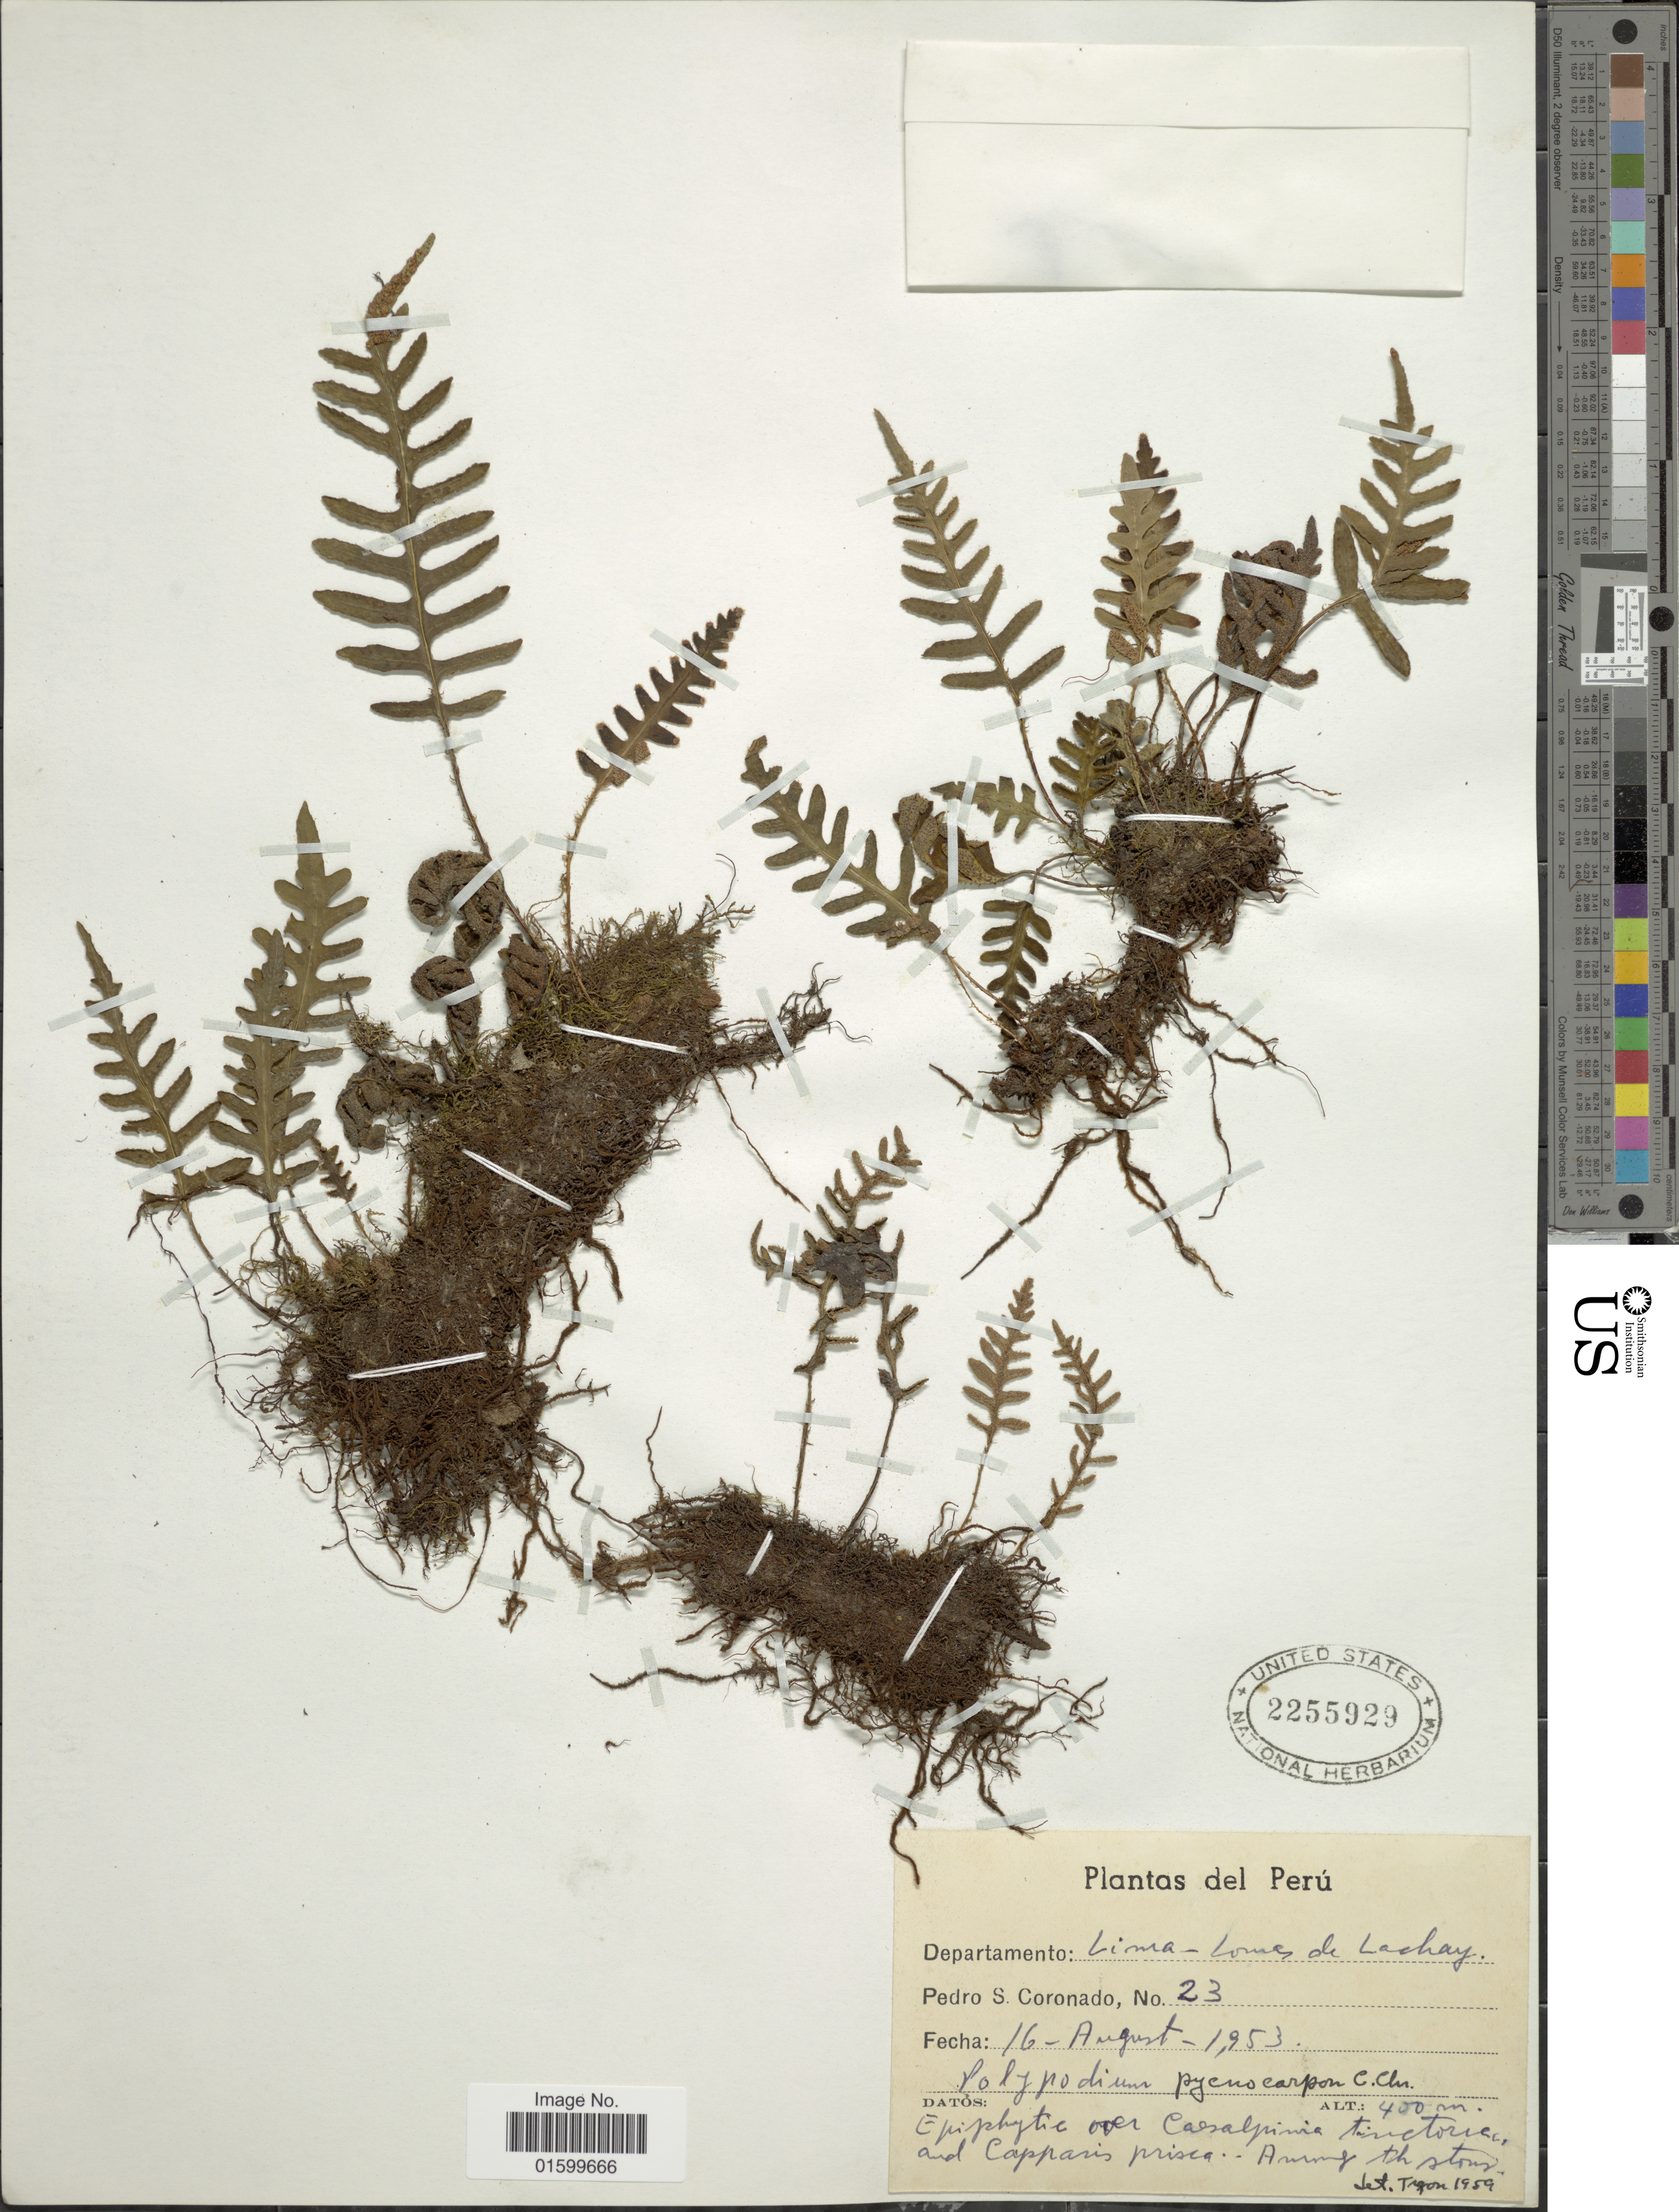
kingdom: Plantae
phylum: Tracheophyta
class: Polypodiopsida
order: Polypodiales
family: Polypodiaceae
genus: Pleopeltis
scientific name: Pleopeltis masafuerae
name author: (Phil.) de la Sota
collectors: P. Coronado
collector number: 23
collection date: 1953-08-16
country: Peru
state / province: Lima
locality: Departamento Lima-Lomas de Luchay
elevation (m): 400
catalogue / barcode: US 2255929